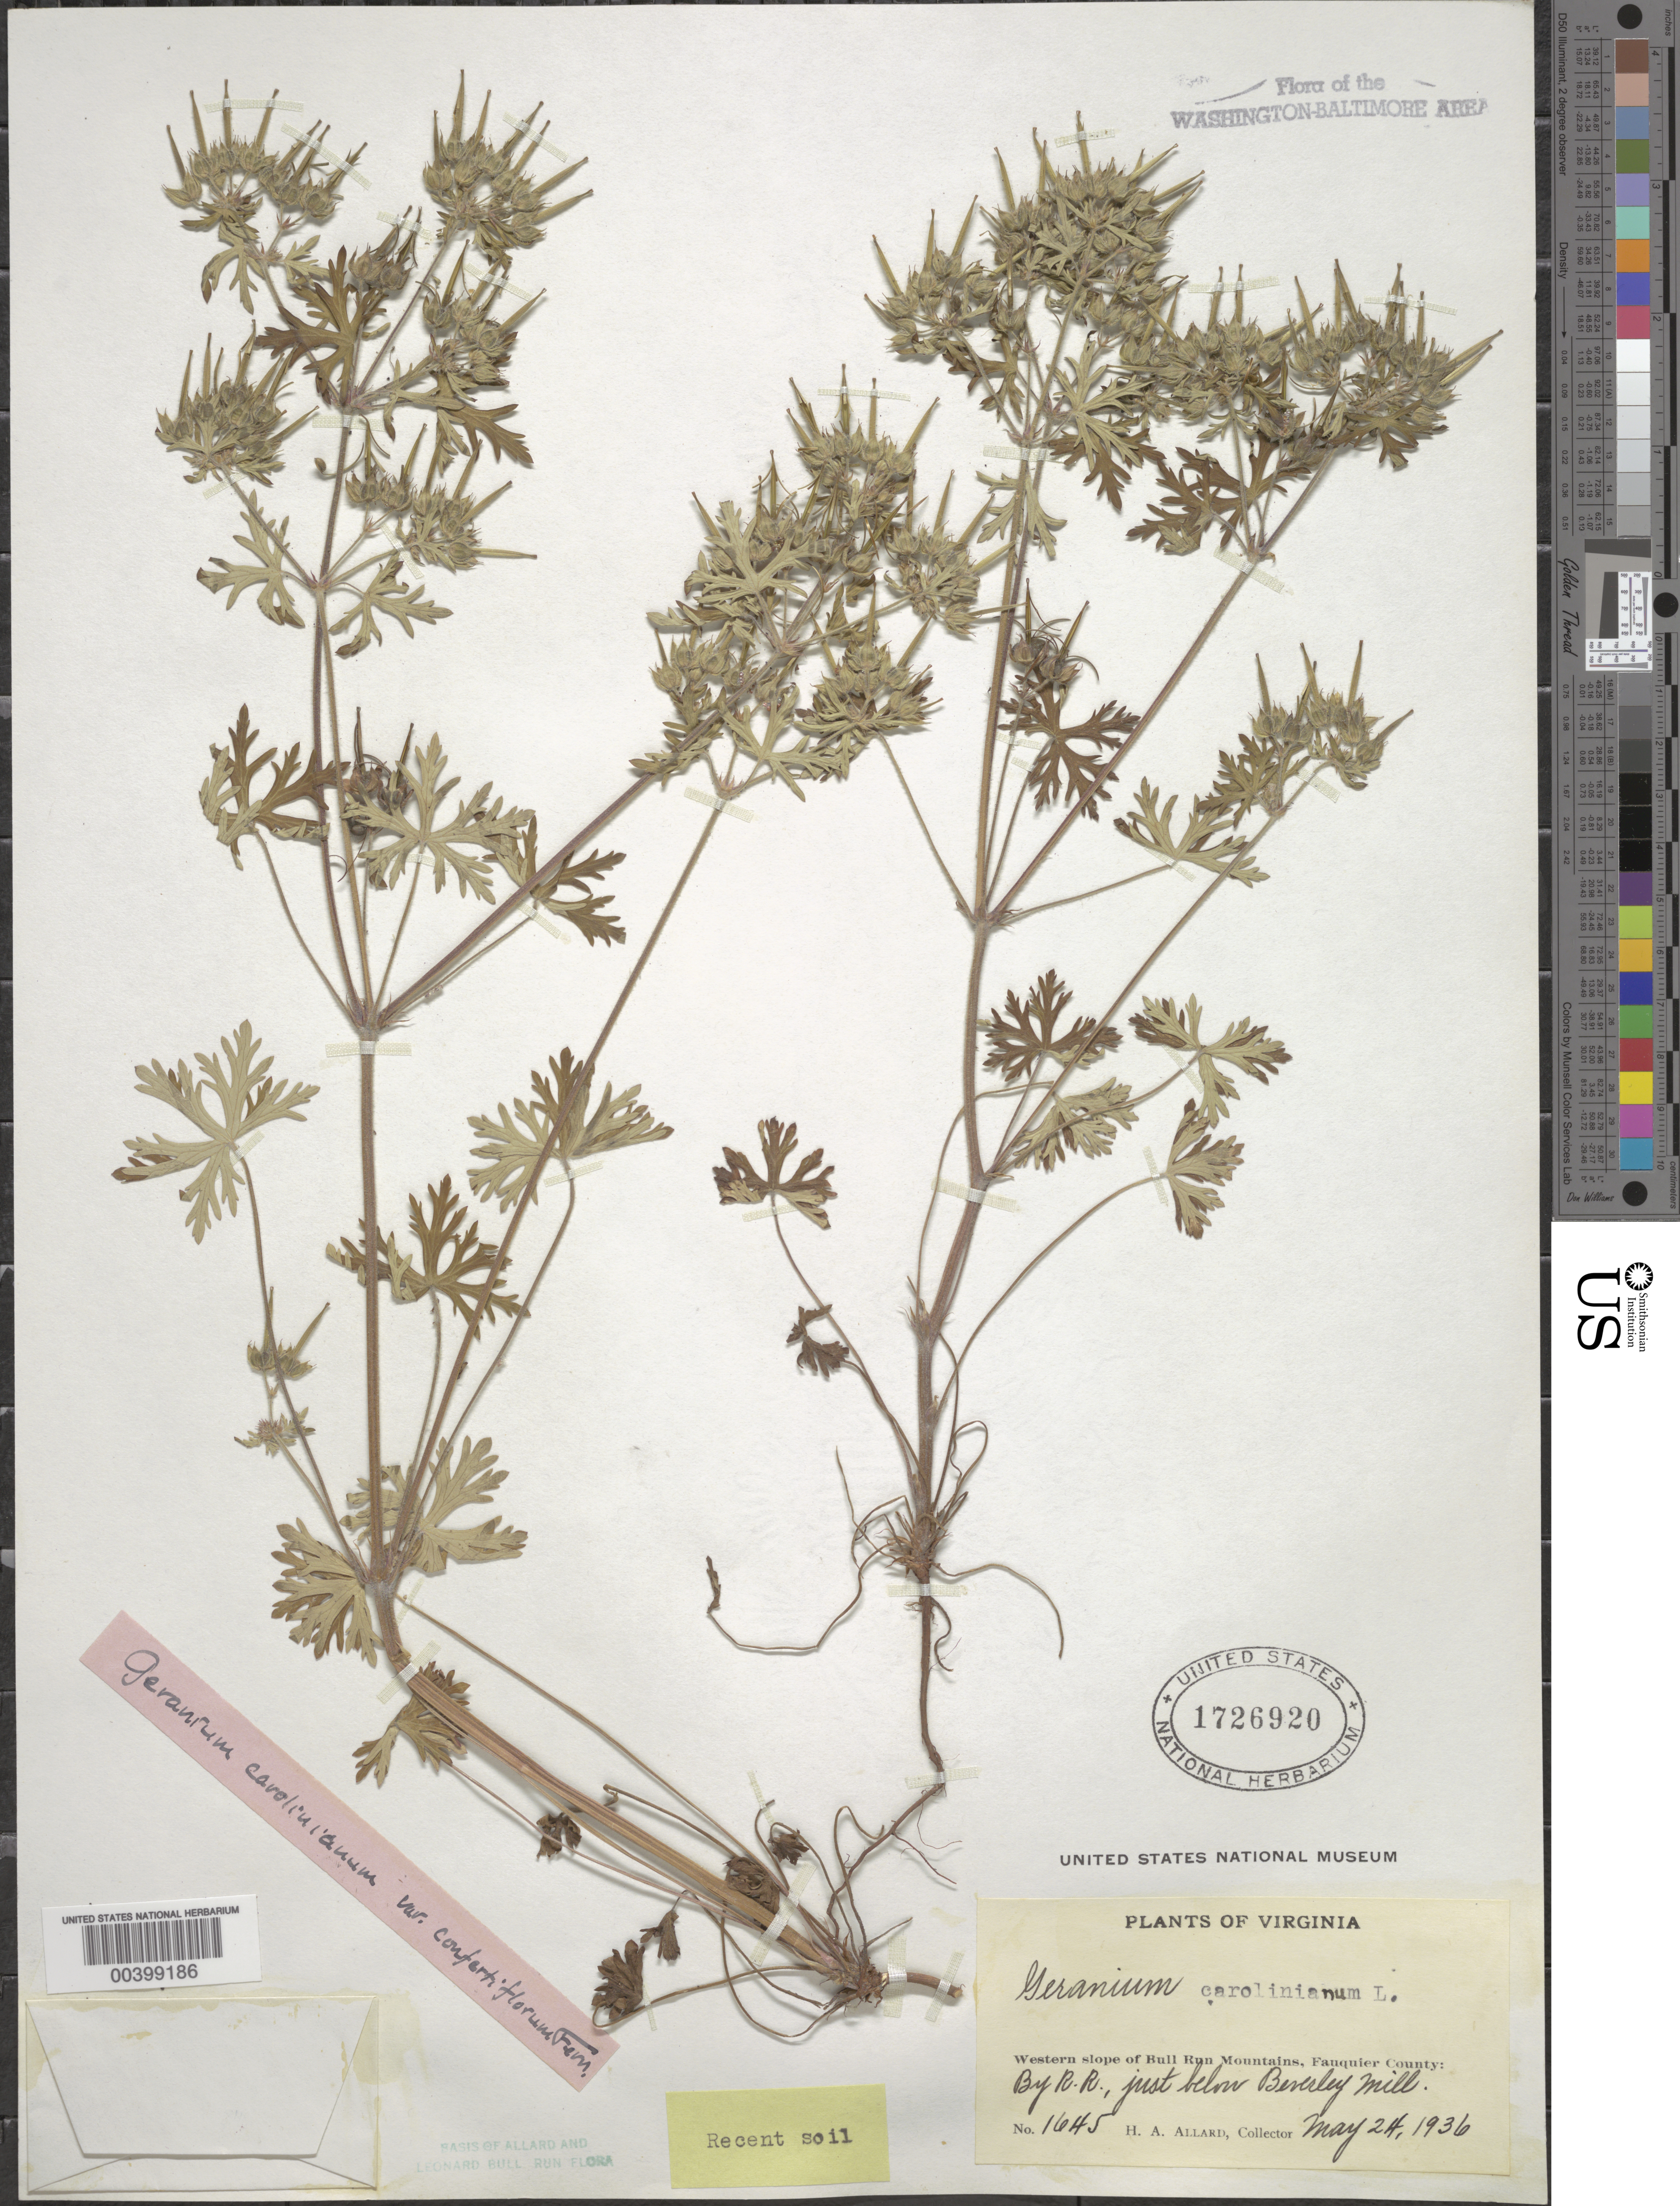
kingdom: Plantae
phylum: Tracheophyta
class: Magnoliopsida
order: Geraniales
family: Geraniaceae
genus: Geranium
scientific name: Geranium carolinianum var. confertiflorum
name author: Fernald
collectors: H. A. Allard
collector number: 1645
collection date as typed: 24 May 1936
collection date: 1936-05-24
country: United States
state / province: Virginia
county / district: Fauquier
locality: Below Beverley Mill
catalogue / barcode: US 1726920